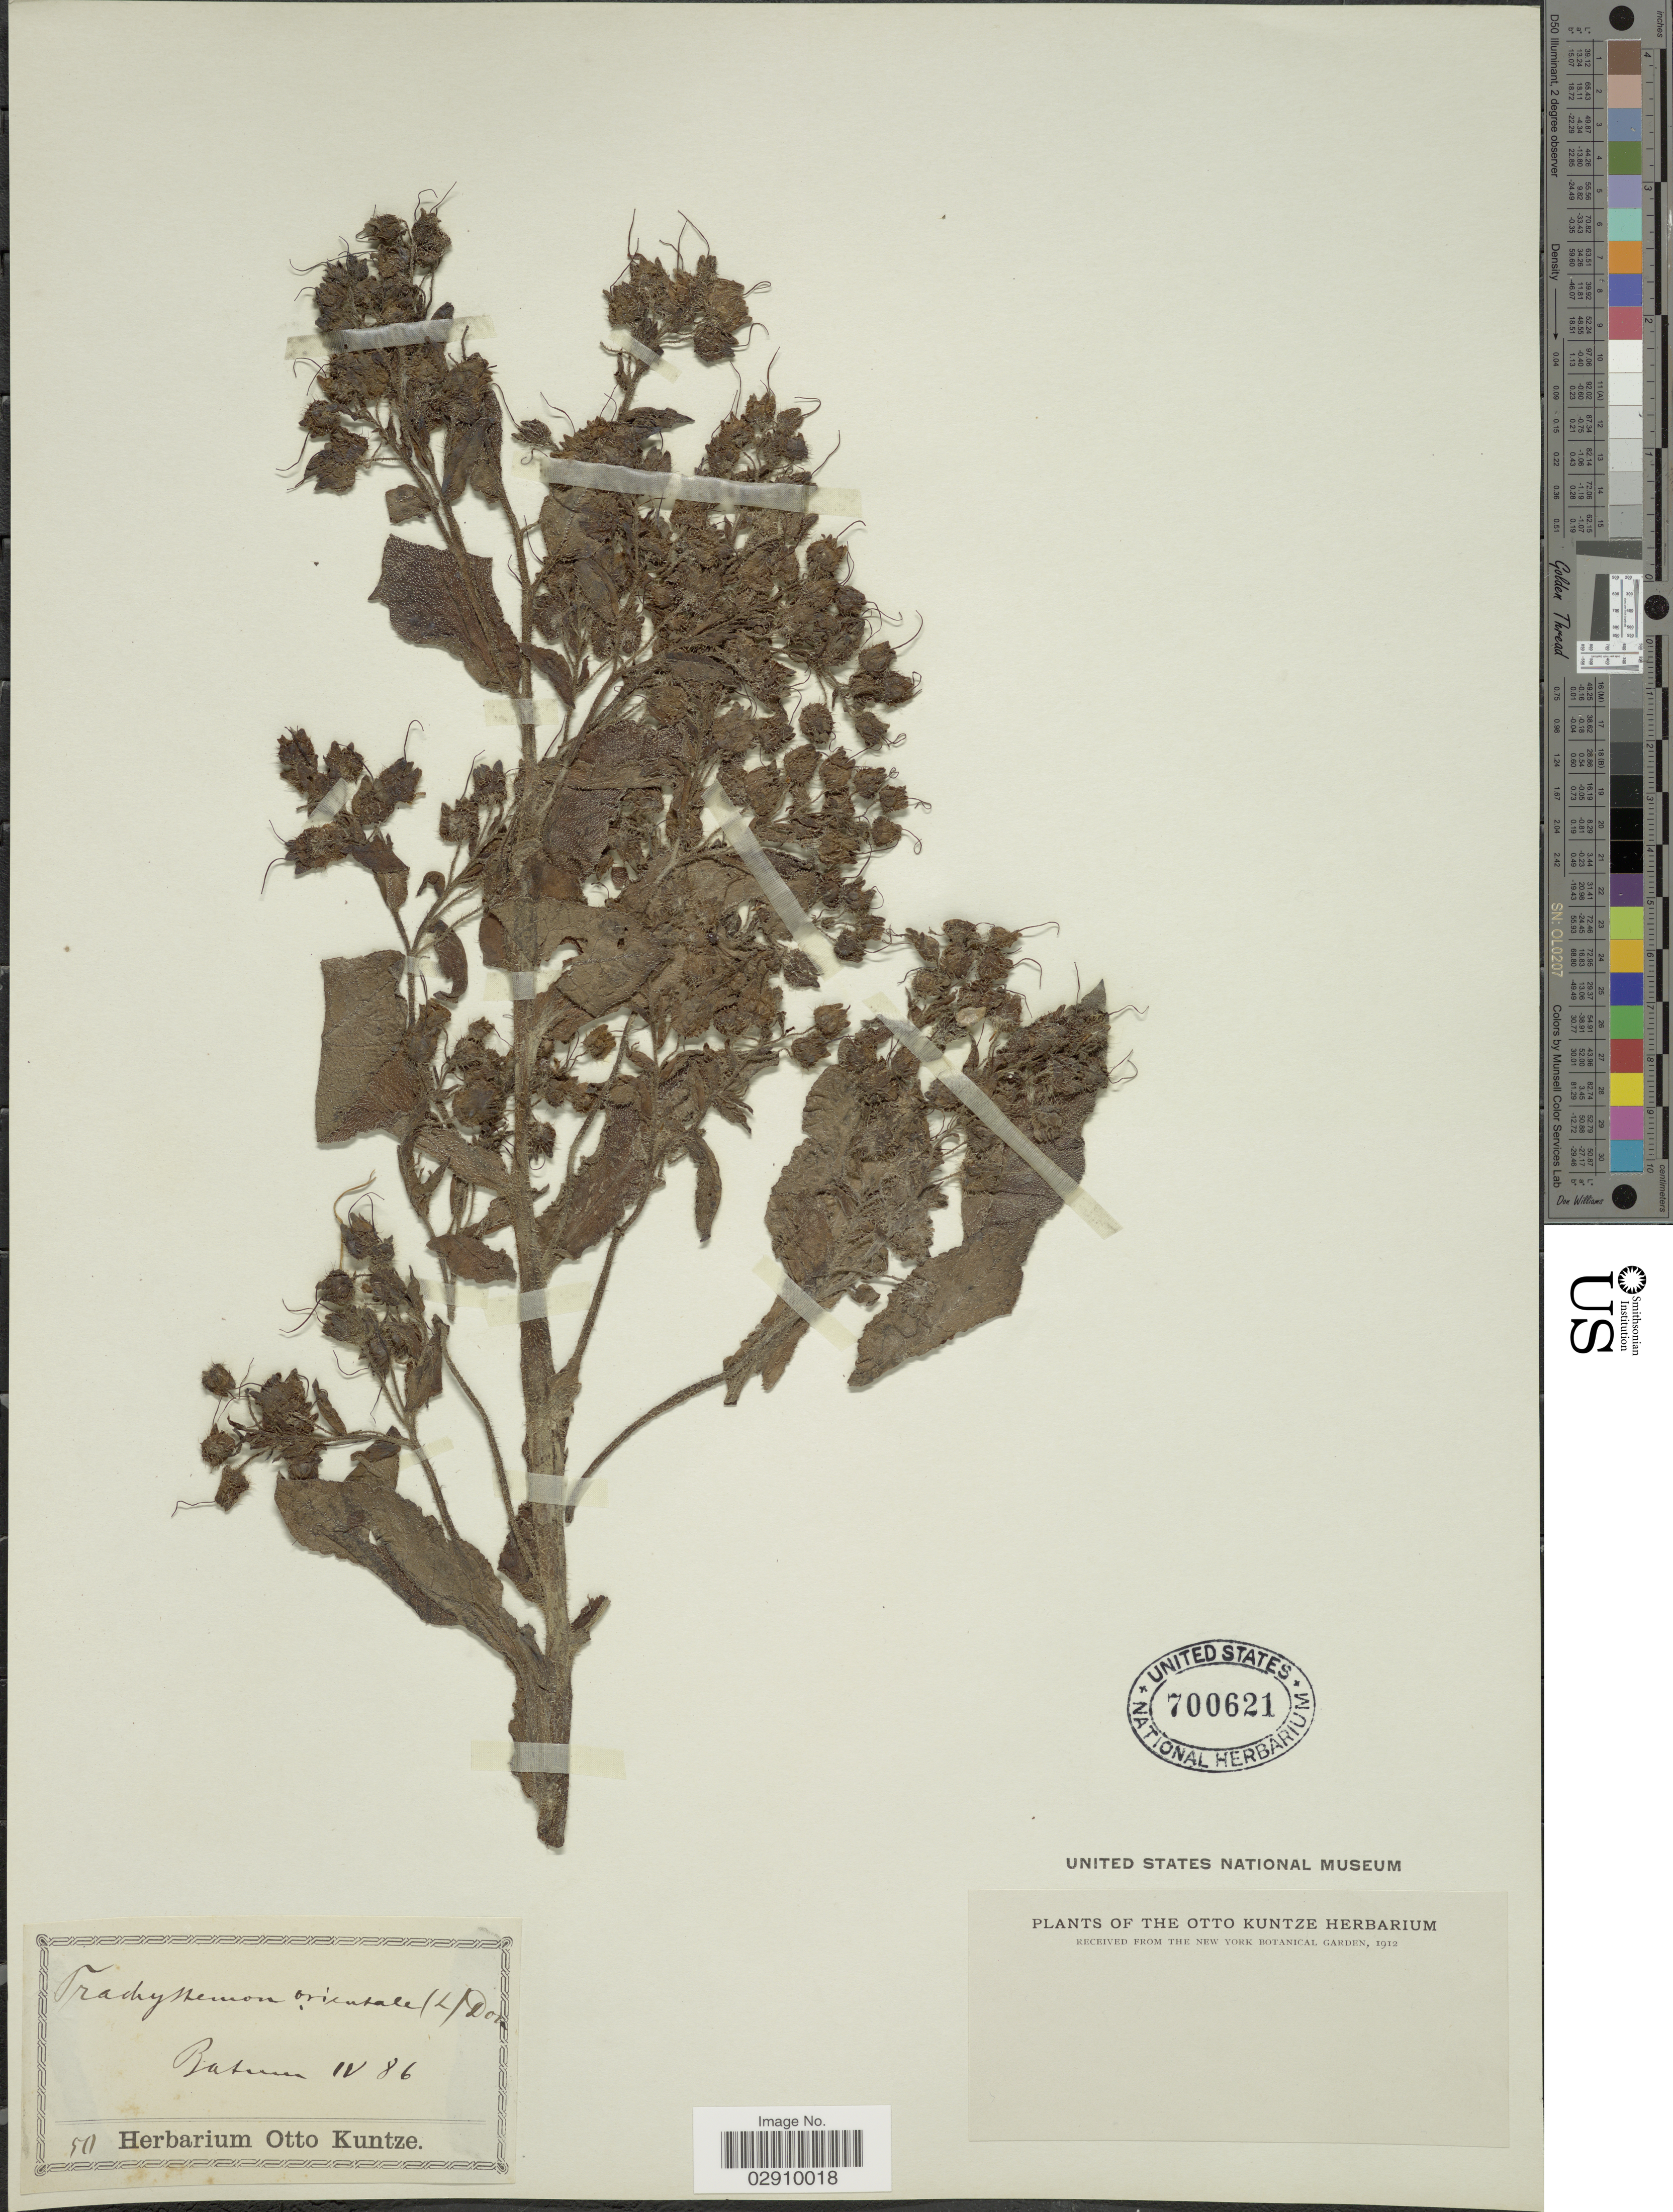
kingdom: Plantae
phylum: Tracheophyta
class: Magnoliopsida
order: Boraginales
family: Boraginaceae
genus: Trachystemon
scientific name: Trachystemon orientalis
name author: (L.) G. Don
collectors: ex herb. Otto Kuntze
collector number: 50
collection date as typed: Transcribed d/m/y: /4/86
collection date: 1886-04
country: Georgia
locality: Batum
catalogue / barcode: US 700621